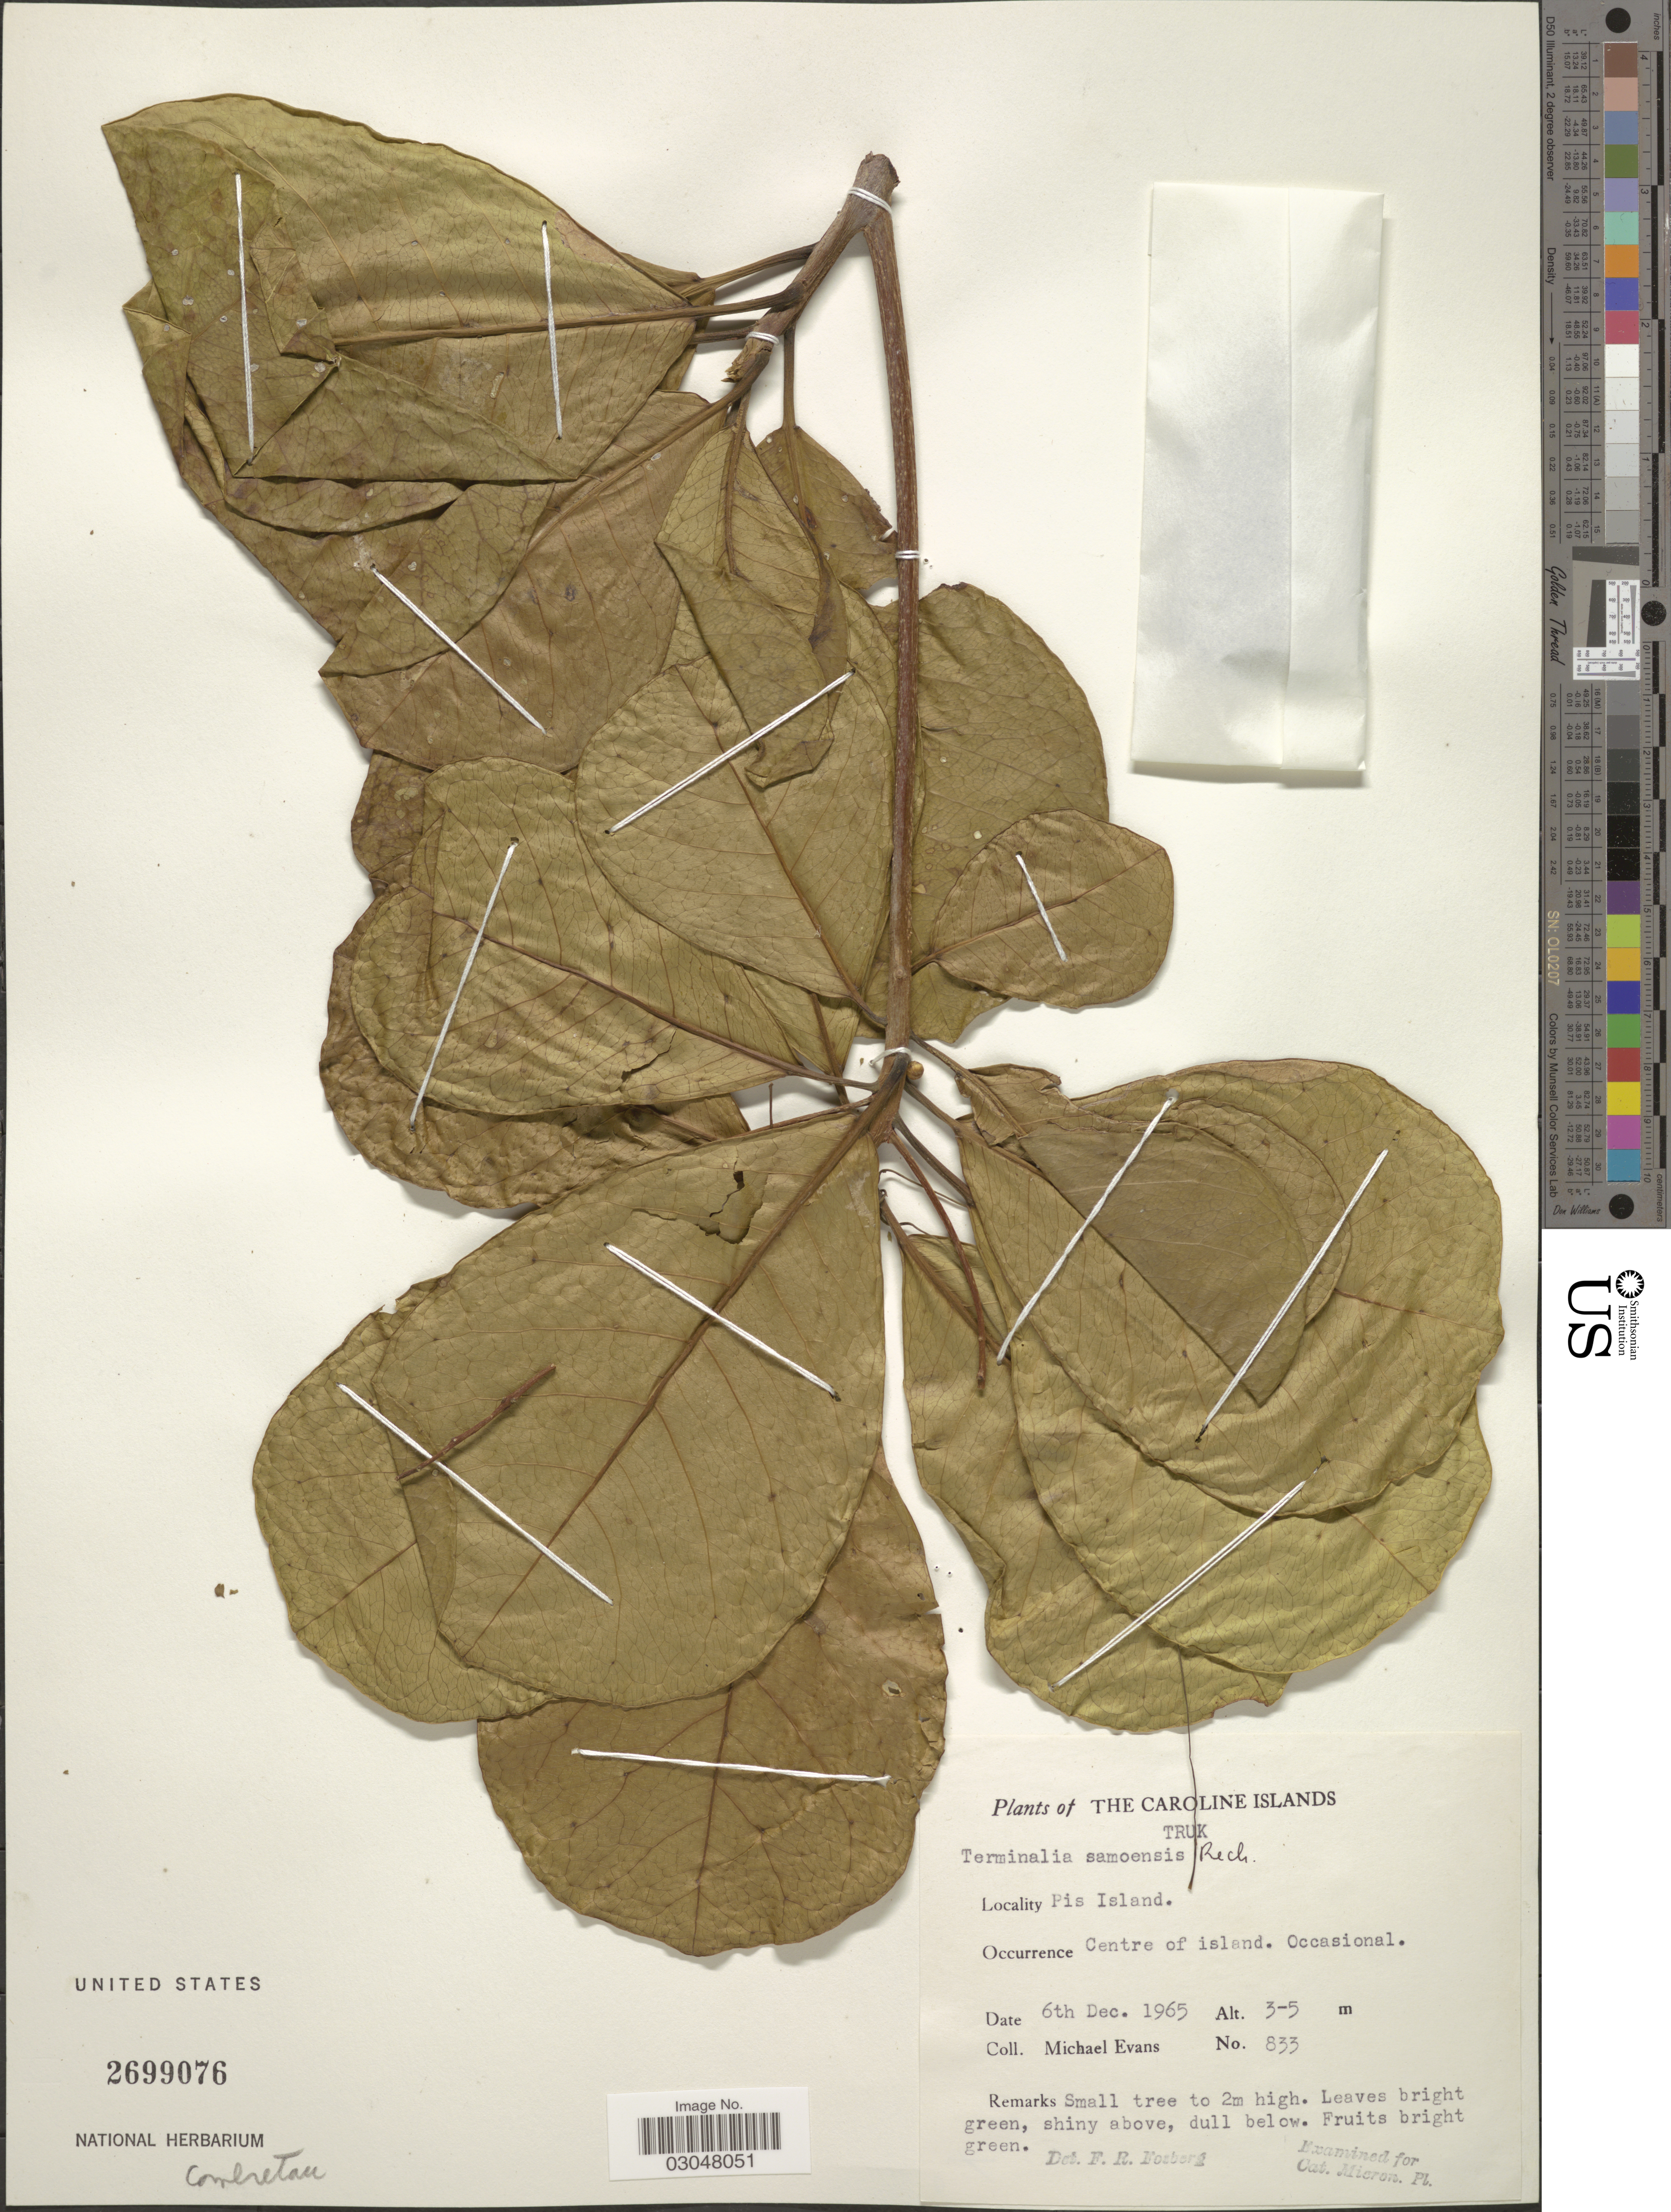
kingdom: Plantae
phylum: Tracheophyta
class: Magnoliopsida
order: Myrtales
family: Combretaceae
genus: Terminalia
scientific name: Terminalia samoensis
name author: Rech.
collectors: M. Evans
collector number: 833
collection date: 1965-12-06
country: Micronesia, Federated States of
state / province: Truk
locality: The Caroline Islands. Pis Island.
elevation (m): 3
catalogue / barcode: US 2699076